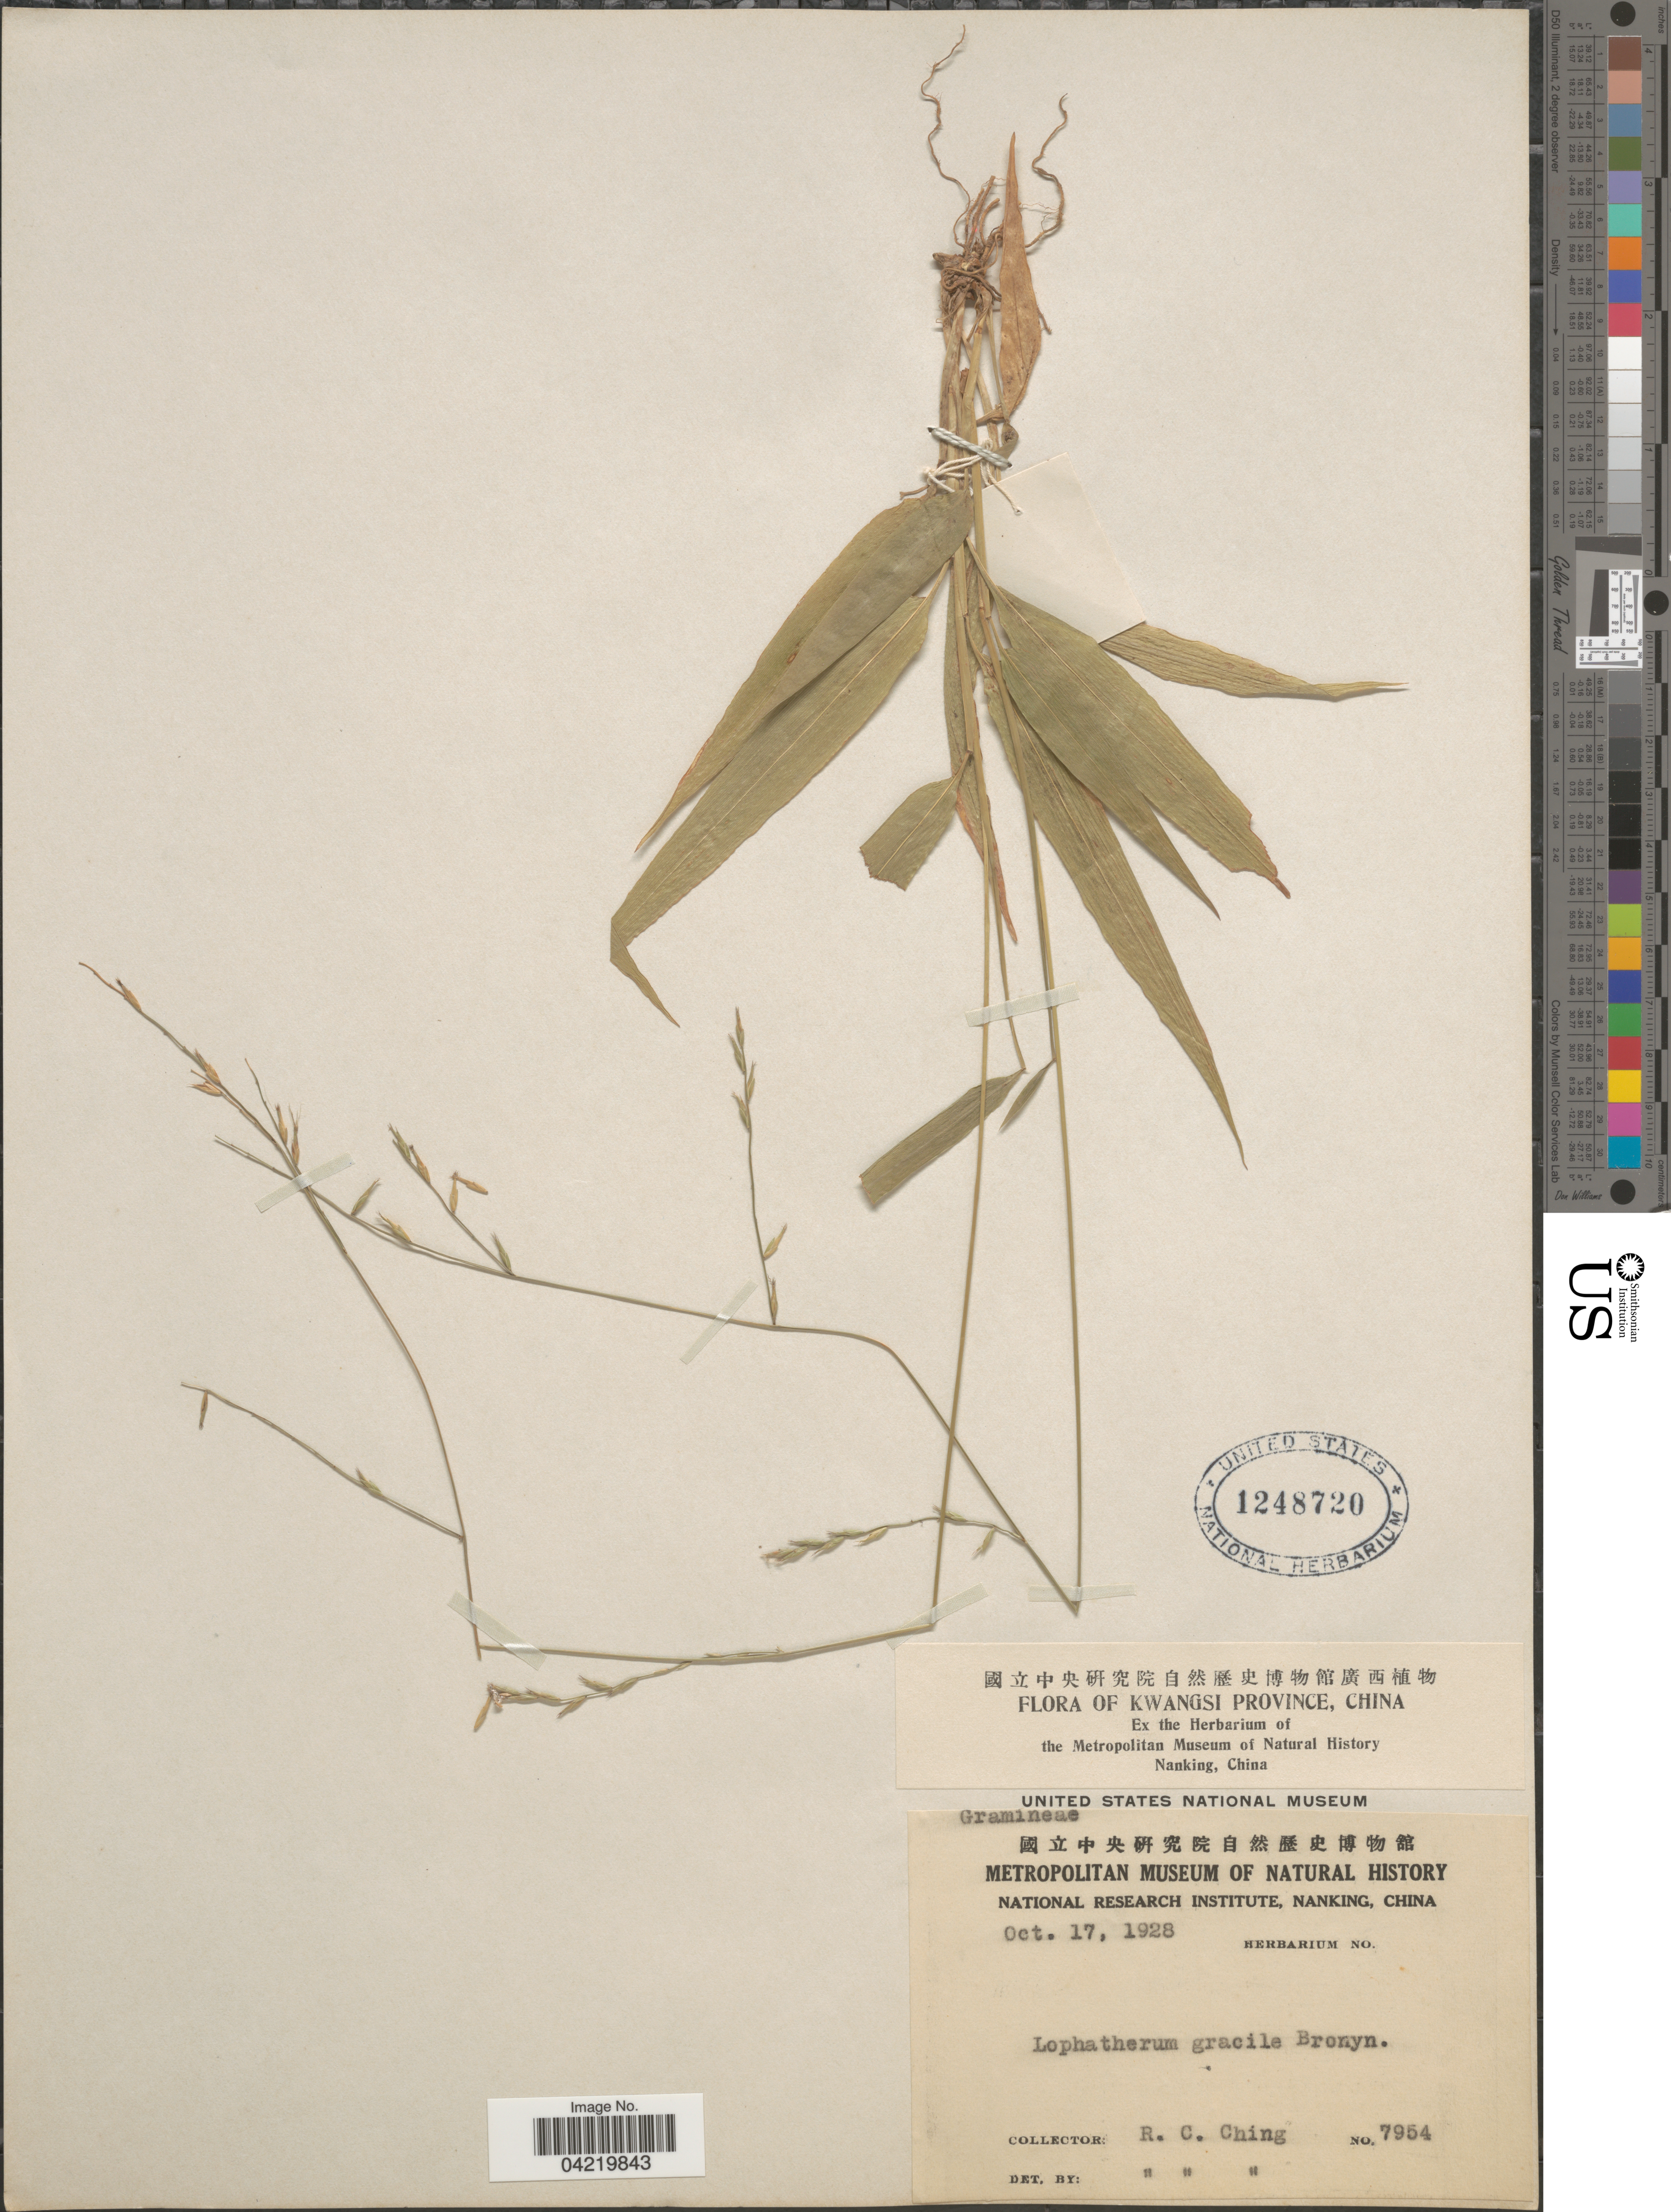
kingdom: Plantae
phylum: Tracheophyta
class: Liliopsida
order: Poales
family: Poaceae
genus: Lophatherum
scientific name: Lophatherum gracile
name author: Brongn.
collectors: R. C. Ching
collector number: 7954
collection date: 1928-10-17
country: China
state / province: Guangxi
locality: Kwangsi Province.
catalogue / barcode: US 1248720